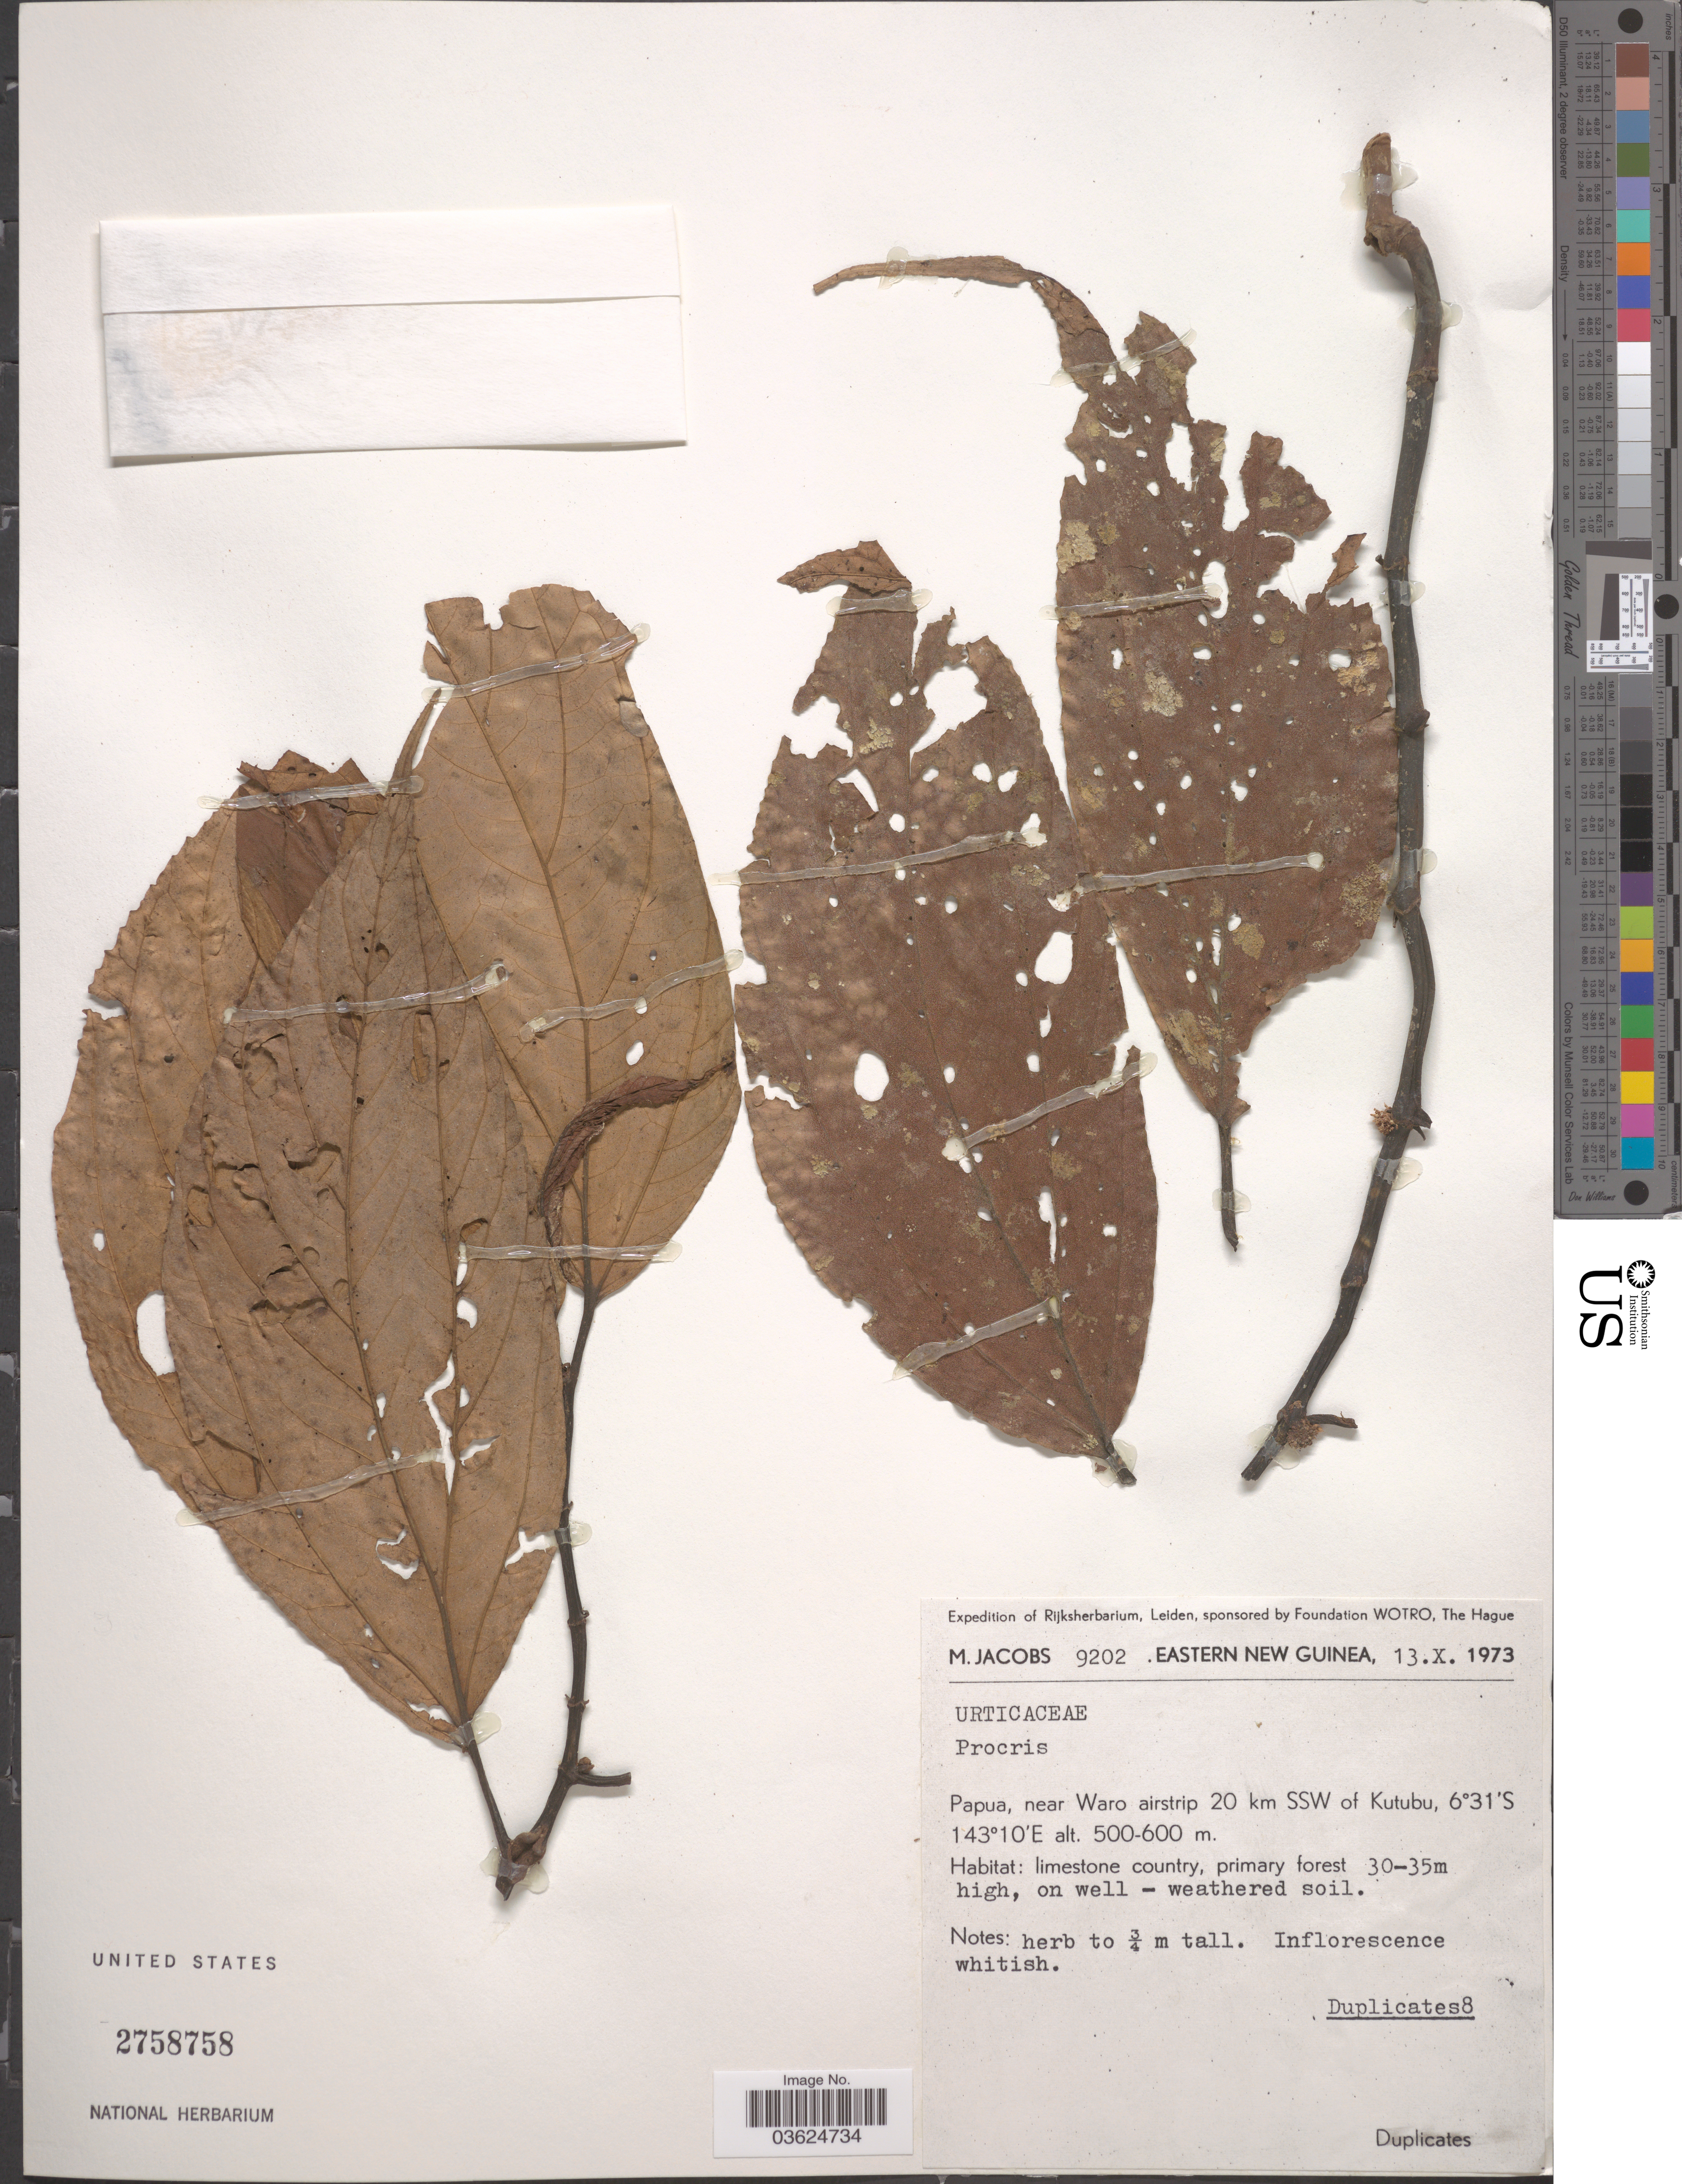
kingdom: Plantae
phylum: Tracheophyta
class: Magnoliopsida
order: Rosales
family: Urticaceae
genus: Procris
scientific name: Procris pedunculata var. ornata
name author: A.C. Sm.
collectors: M. Jacobs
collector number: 9202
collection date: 1973-10-13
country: Papua New Guinea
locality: Eastern New Guinea. Papua, near Waro airstrip 20 km SSW of Kutubu.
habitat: Primary forest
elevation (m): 500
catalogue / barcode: US 2758758